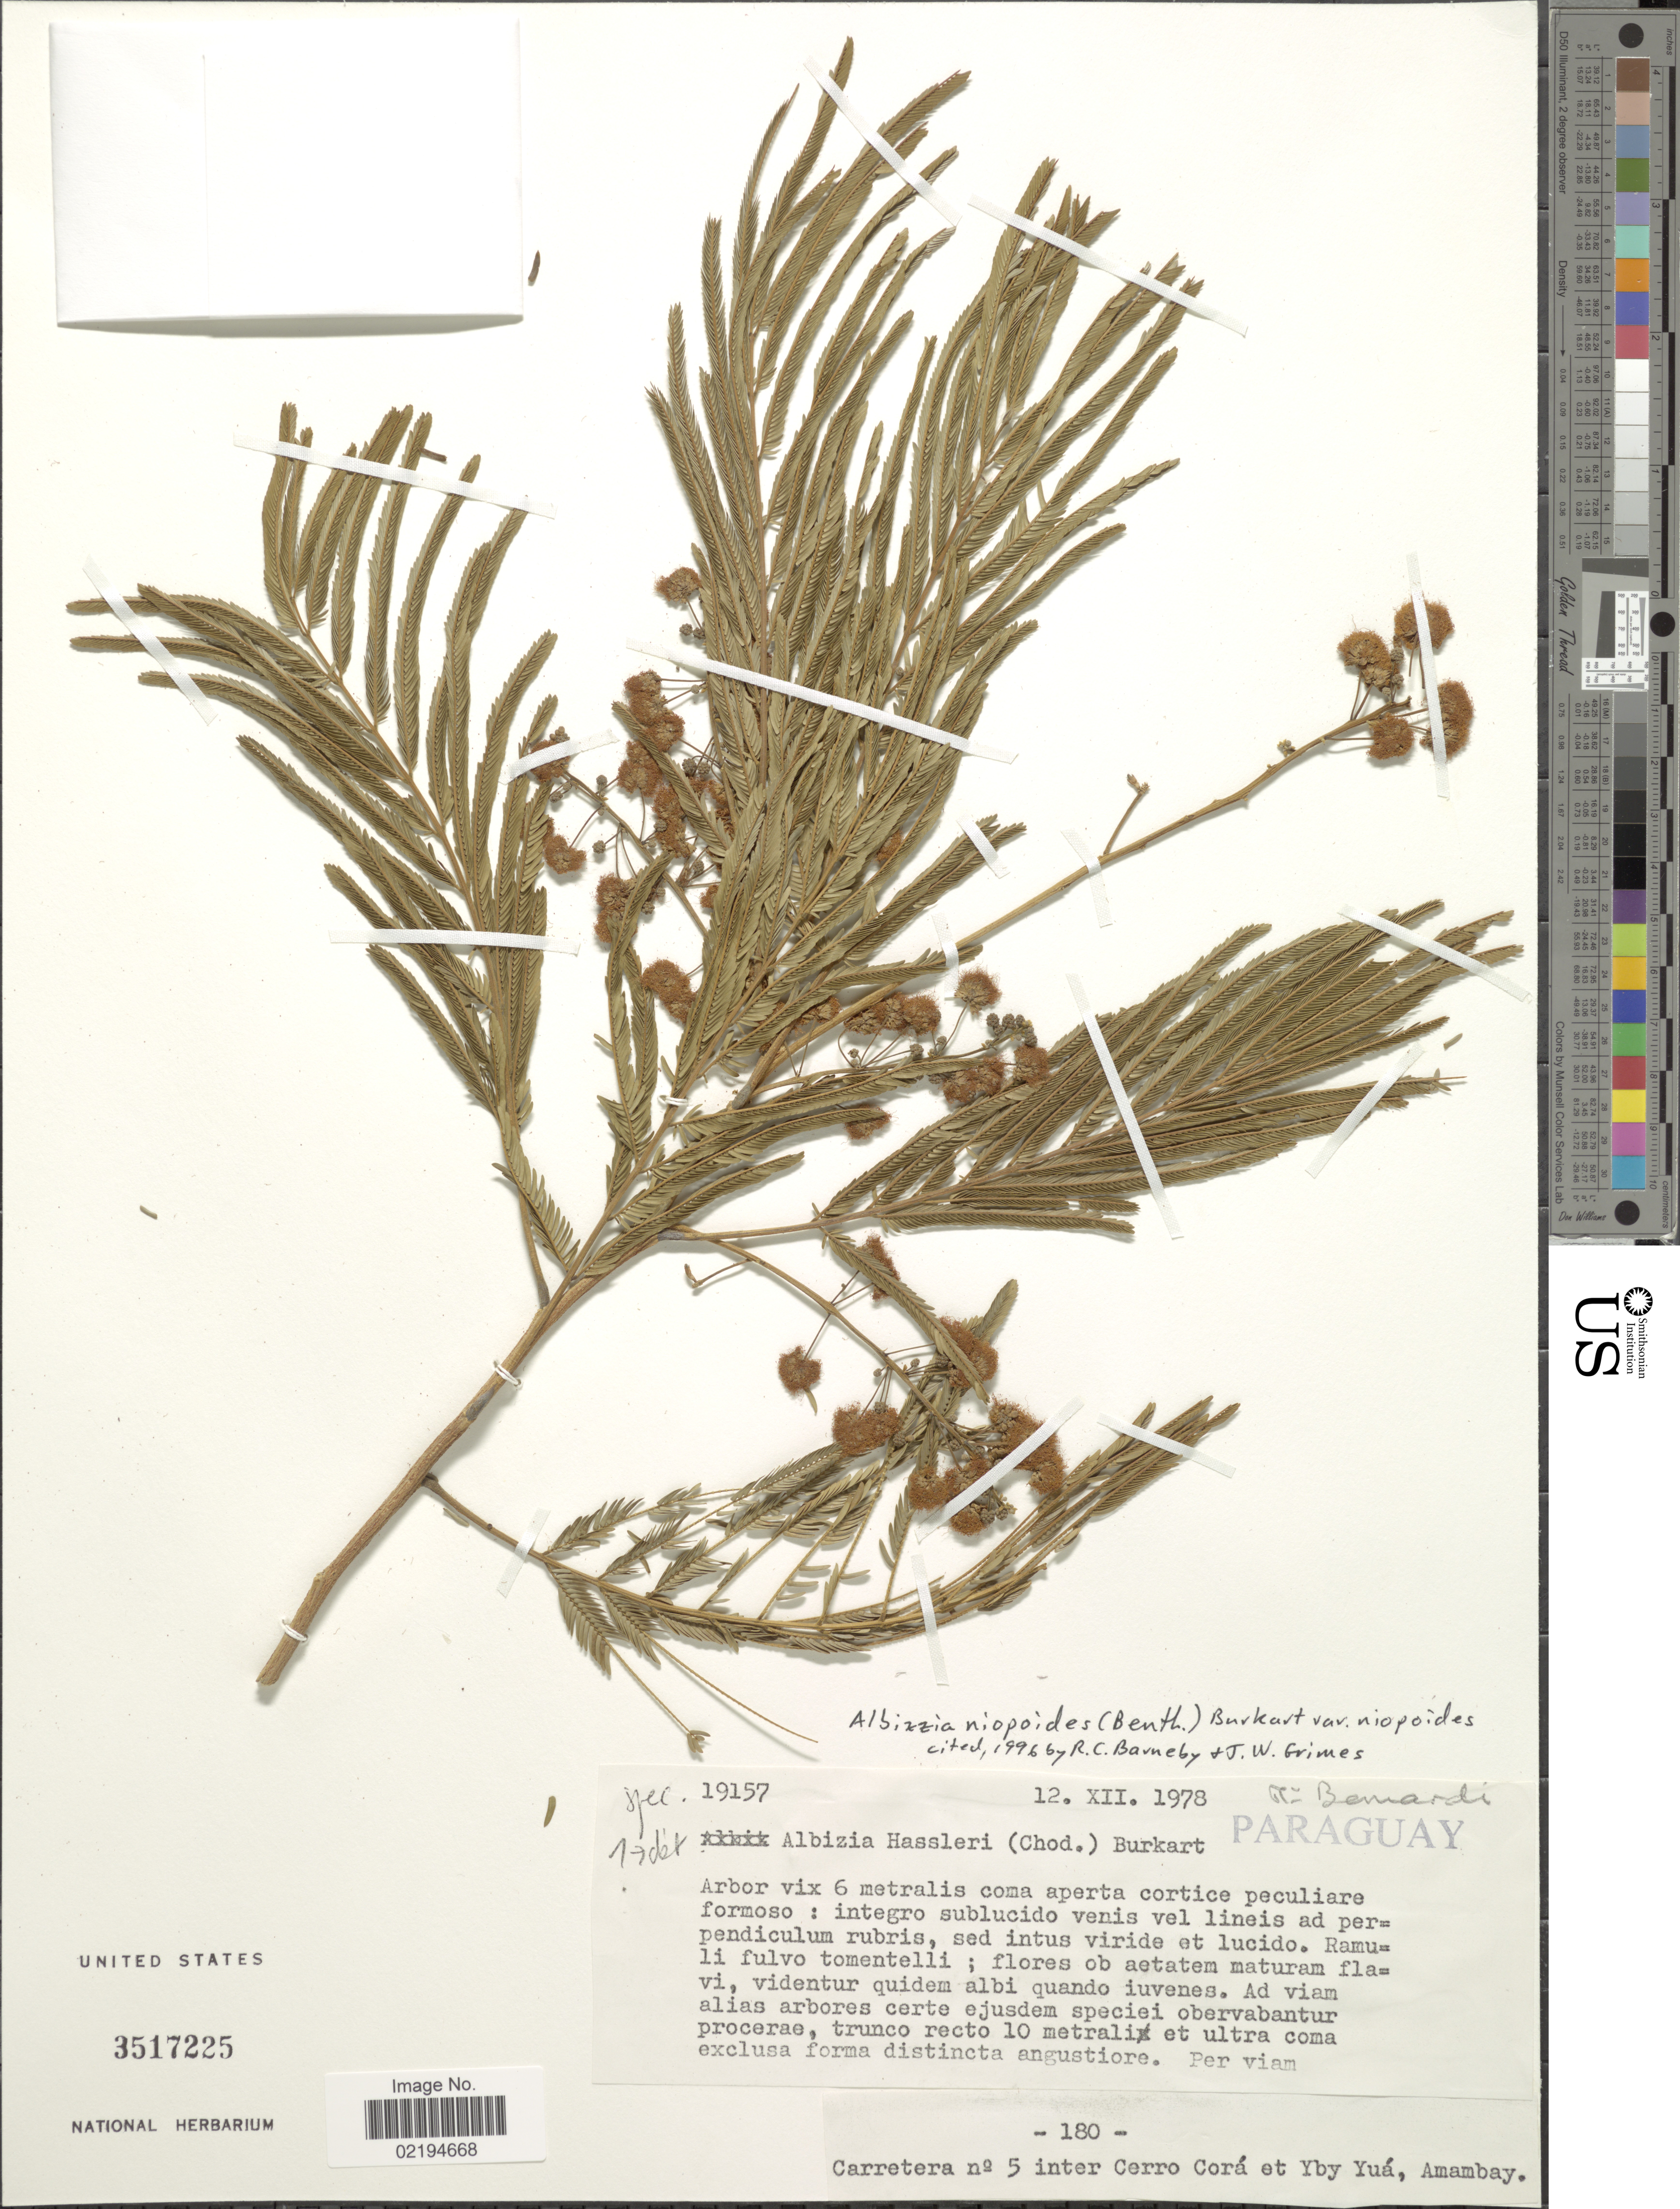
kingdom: Plantae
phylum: Tracheophyta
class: Magnoliopsida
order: Fabales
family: Fabaceae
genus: Pseudalbizzia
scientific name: Pseudalbizzia niopoides var. niopoides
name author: (Spruce ex Benth.) Koenen & Duno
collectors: Bernardi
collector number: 19157?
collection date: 1978-12-12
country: Paraguay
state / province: Amambay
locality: Carretera no.5 inter Cerro Cora et Yby Yua.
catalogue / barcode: US 3517225